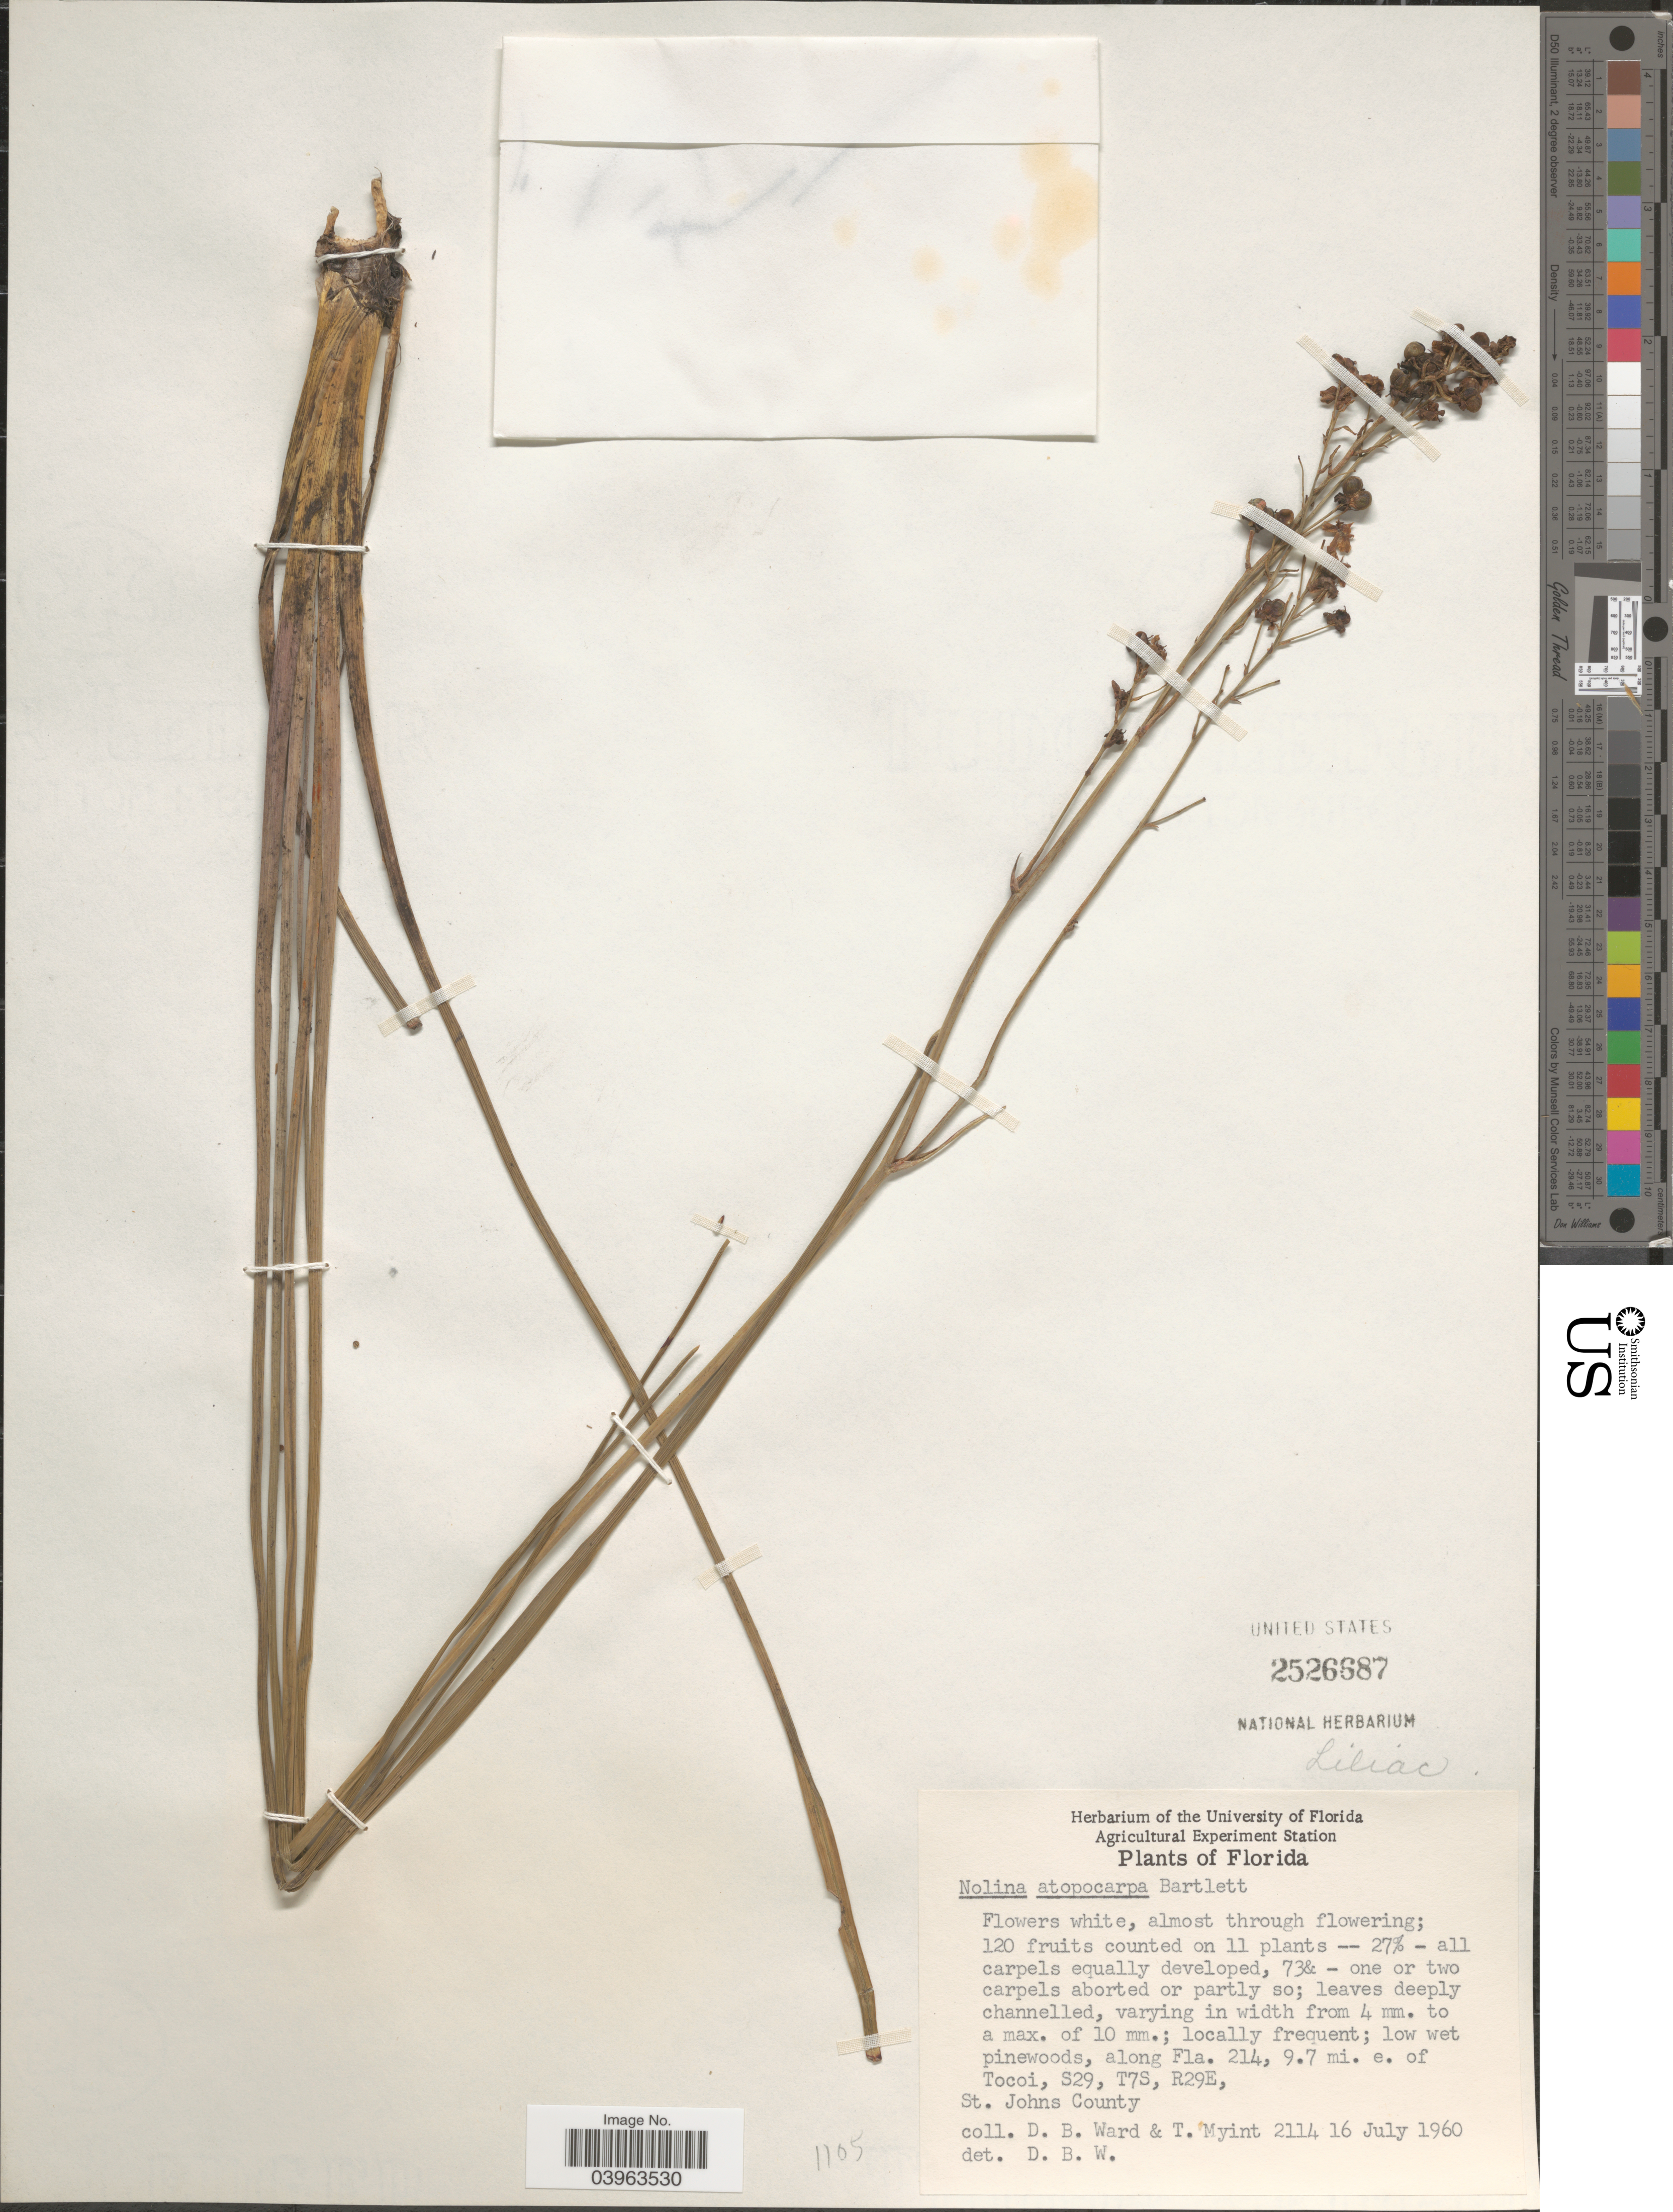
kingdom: Plantae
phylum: Tracheophyta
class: Liliopsida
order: Asparagales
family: Asparagaceae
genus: Nolina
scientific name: Nolina atopocarpa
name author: Bartlett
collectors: D. B. Ward & T. Myint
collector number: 2114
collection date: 1960-07-16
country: United States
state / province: Florida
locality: Low wet pinewoods, along Fla. 214, 9.7 mi. e. of Tocoi, S29, T7S, R29E, St. Johns County.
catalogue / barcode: US 2526687